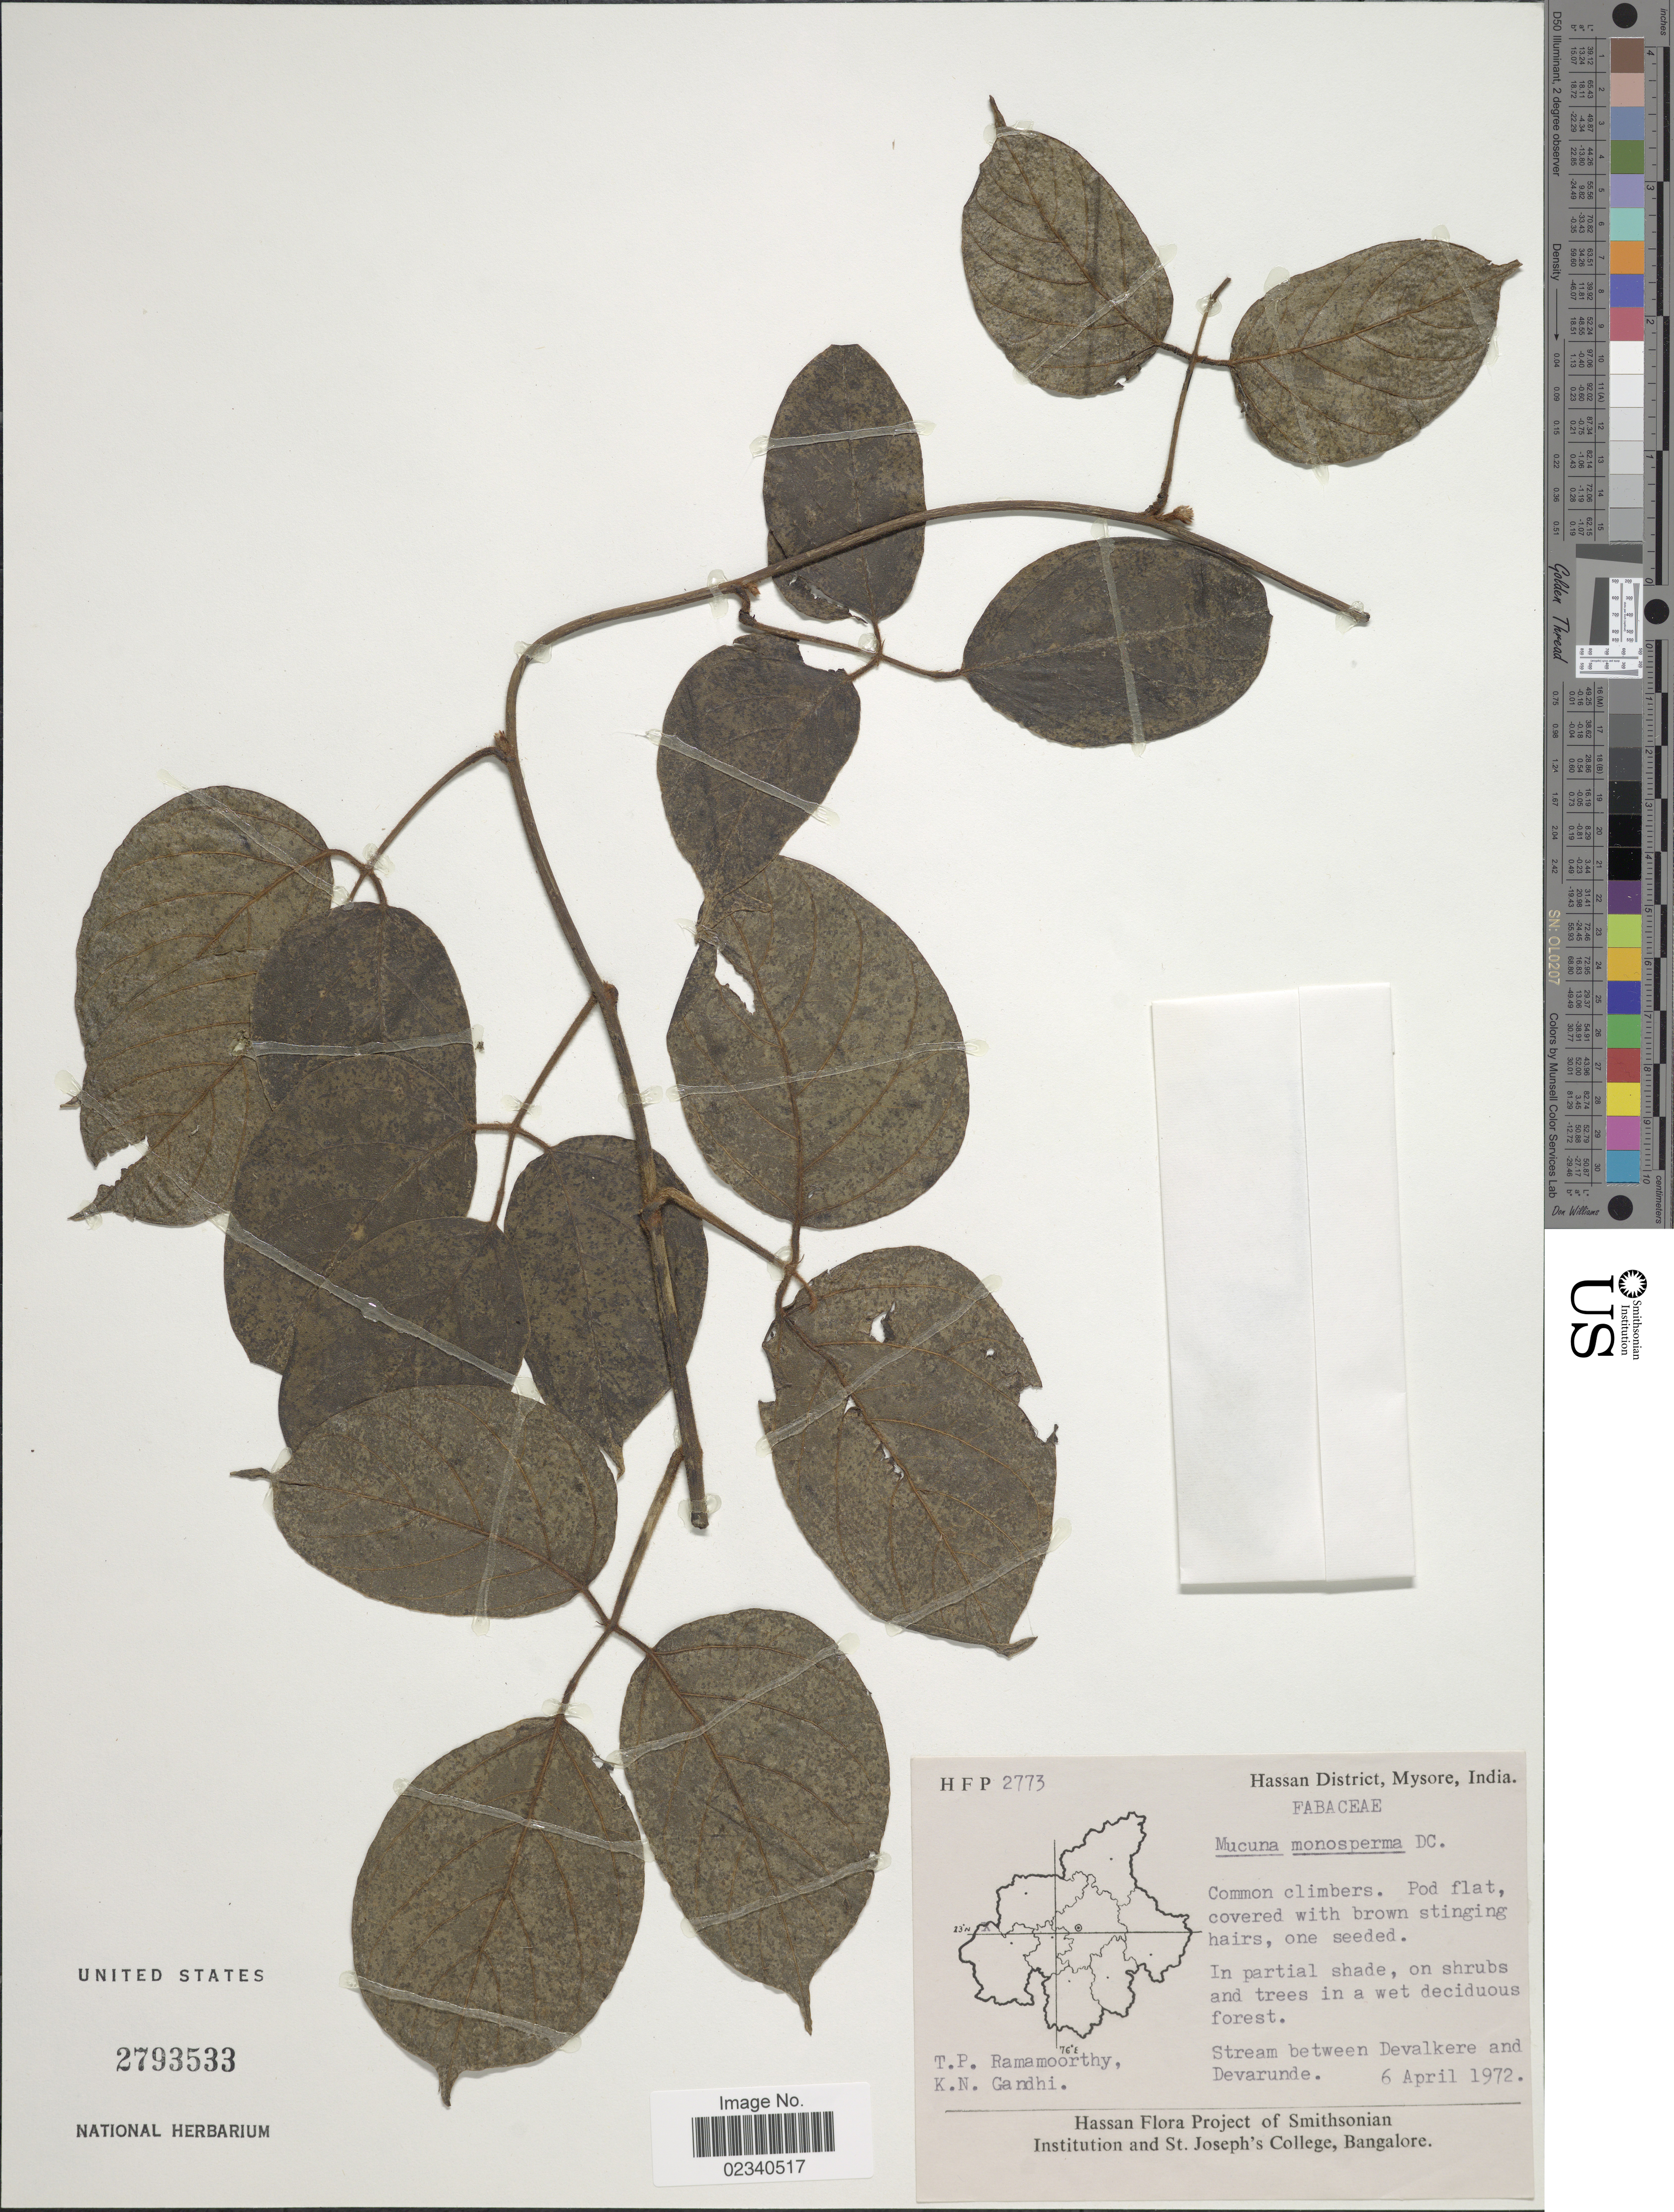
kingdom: Plantae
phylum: Tracheophyta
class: Magnoliopsida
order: Fabales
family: Fabaceae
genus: Mucuna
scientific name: Mucuna monosperma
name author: Wight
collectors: T. P. Ramamoorthy & K. N. Gandhi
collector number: H F P 2773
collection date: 1972-04-06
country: India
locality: Hassan District, Mysore. Stream between Devalkere and Devarunde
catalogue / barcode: US 2793533